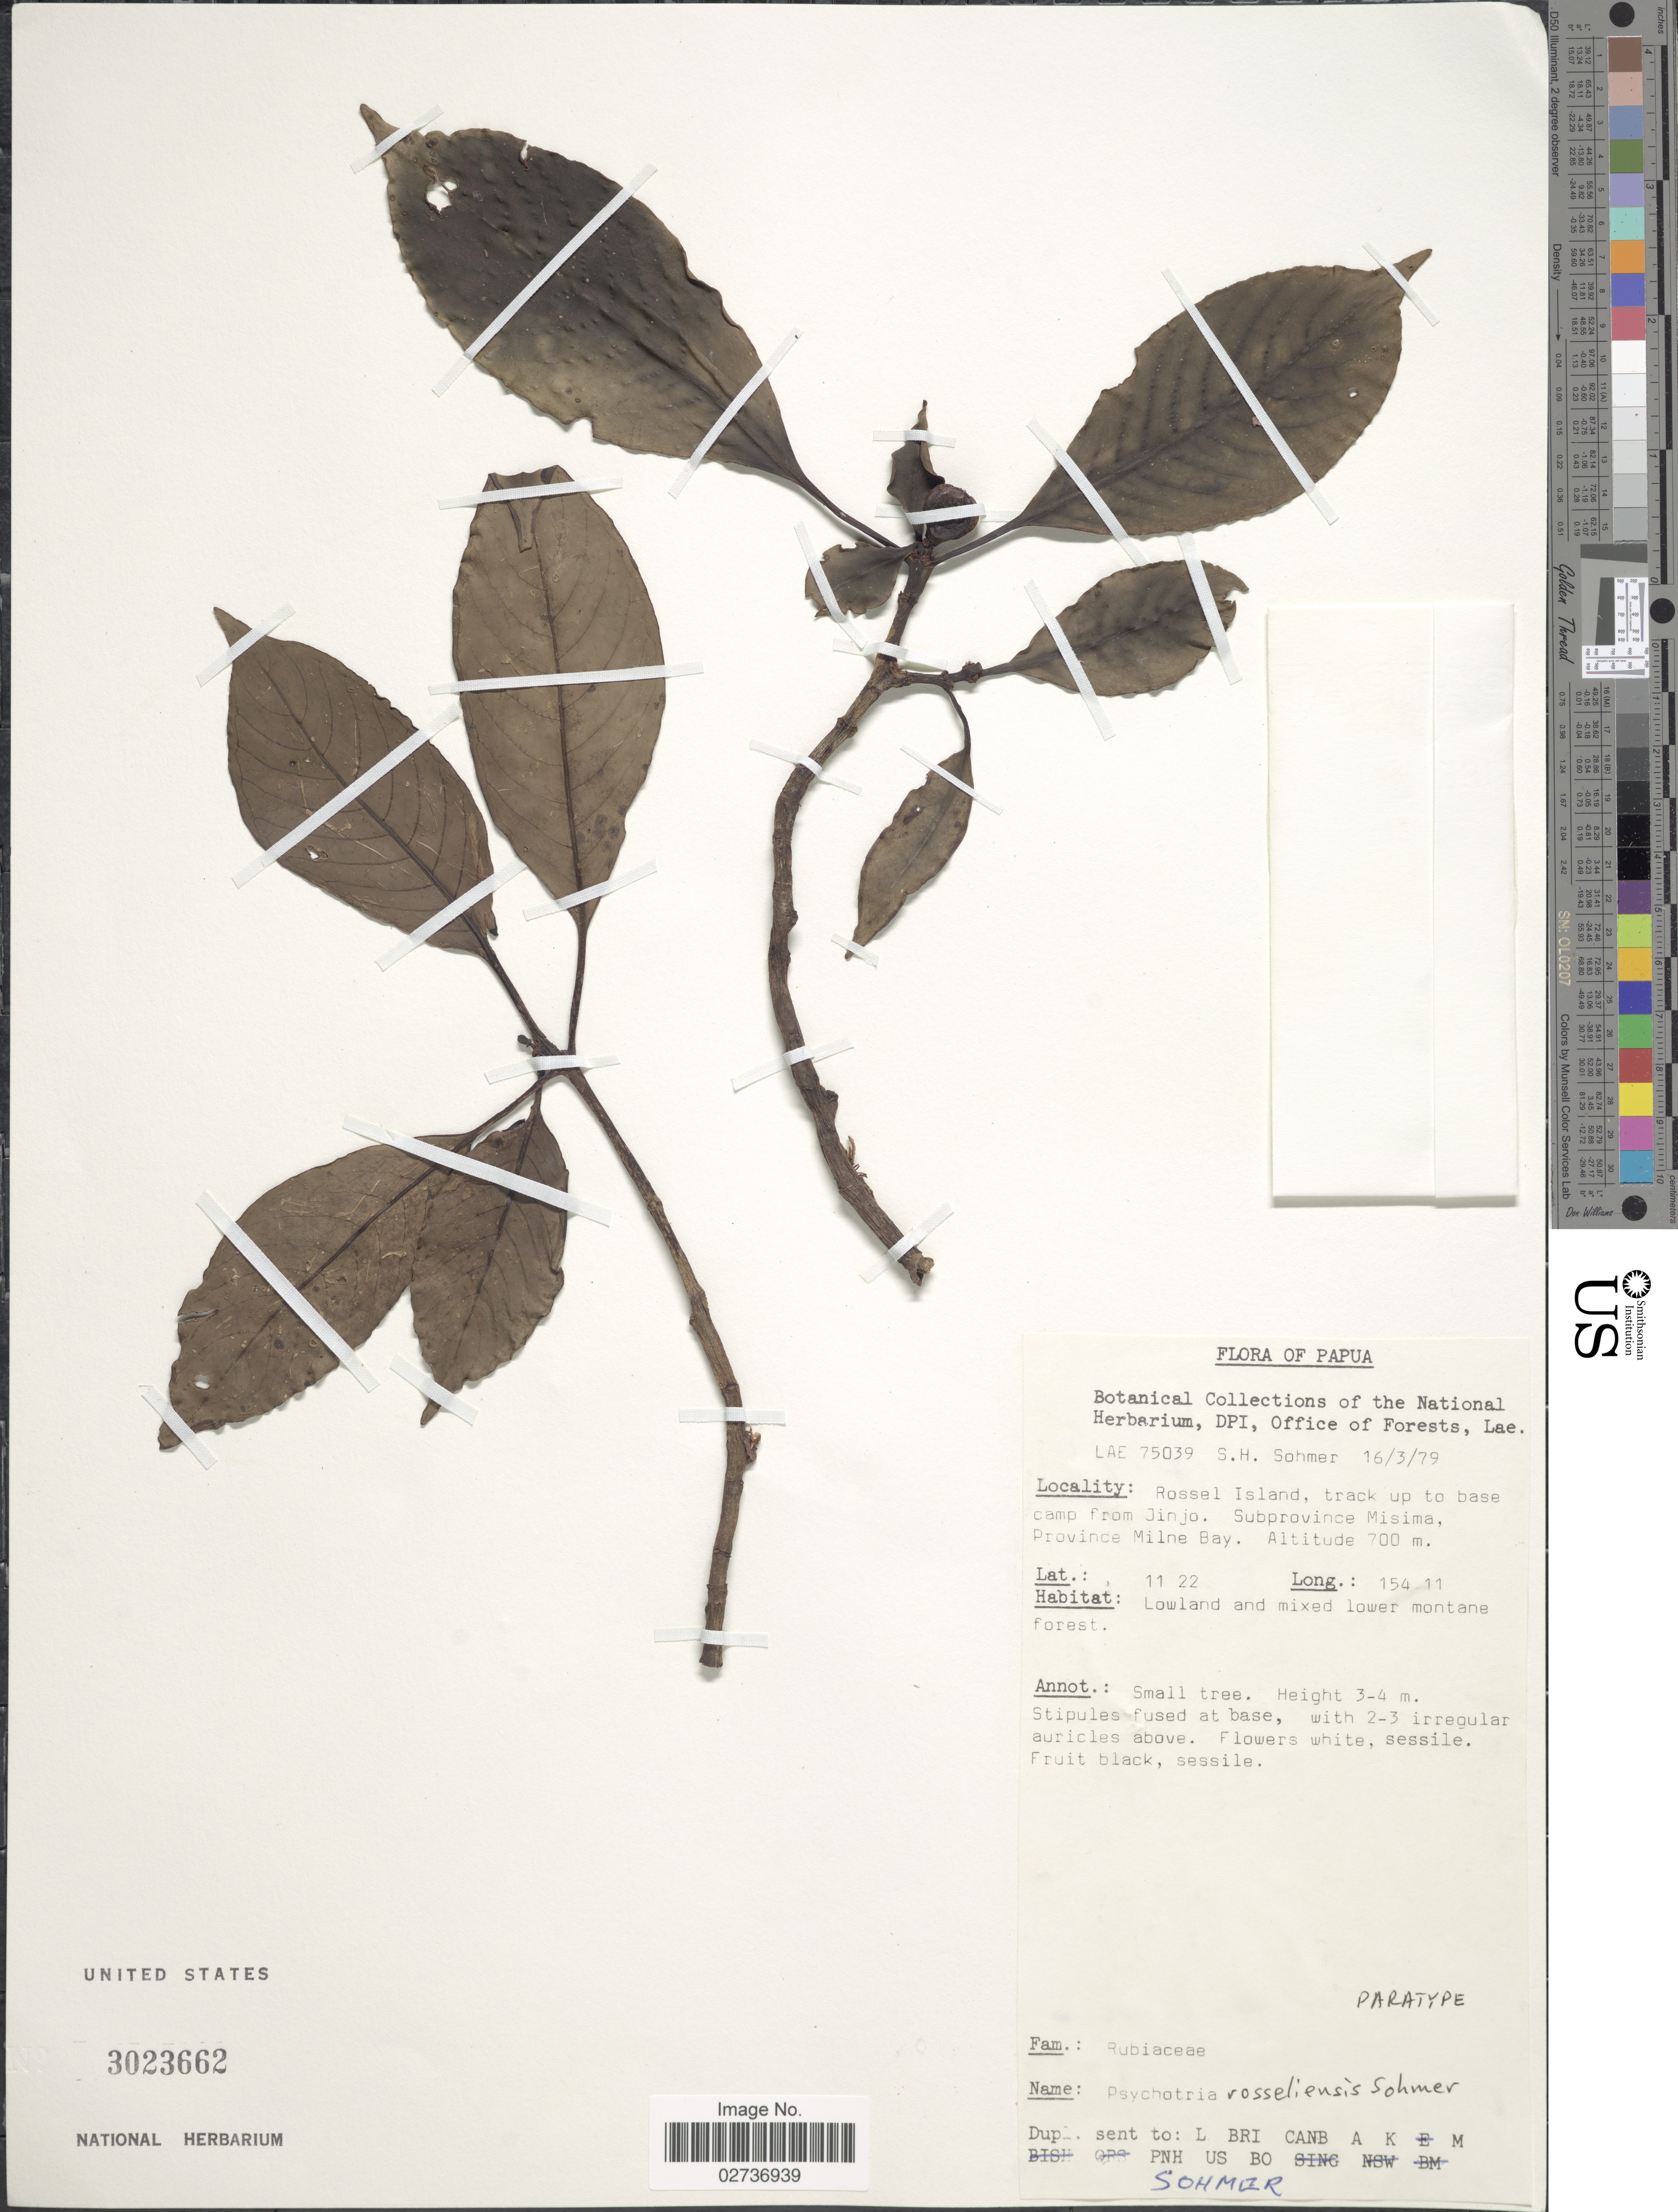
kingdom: Plantae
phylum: Tracheophyta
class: Magnoliopsida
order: Gentianales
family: Rubiaceae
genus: Psychotria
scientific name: Psychotria rosseliensis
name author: Sohmer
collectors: S. H. Sohmer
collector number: LAE75039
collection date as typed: Transcribed d/m/y: 16/3/79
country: Papua New Guinea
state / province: Milne Bay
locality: Rossel Island, track up to base camp from Jinjo. Subprovince Misima, Province Milne Bay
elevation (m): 700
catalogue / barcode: US 3023662